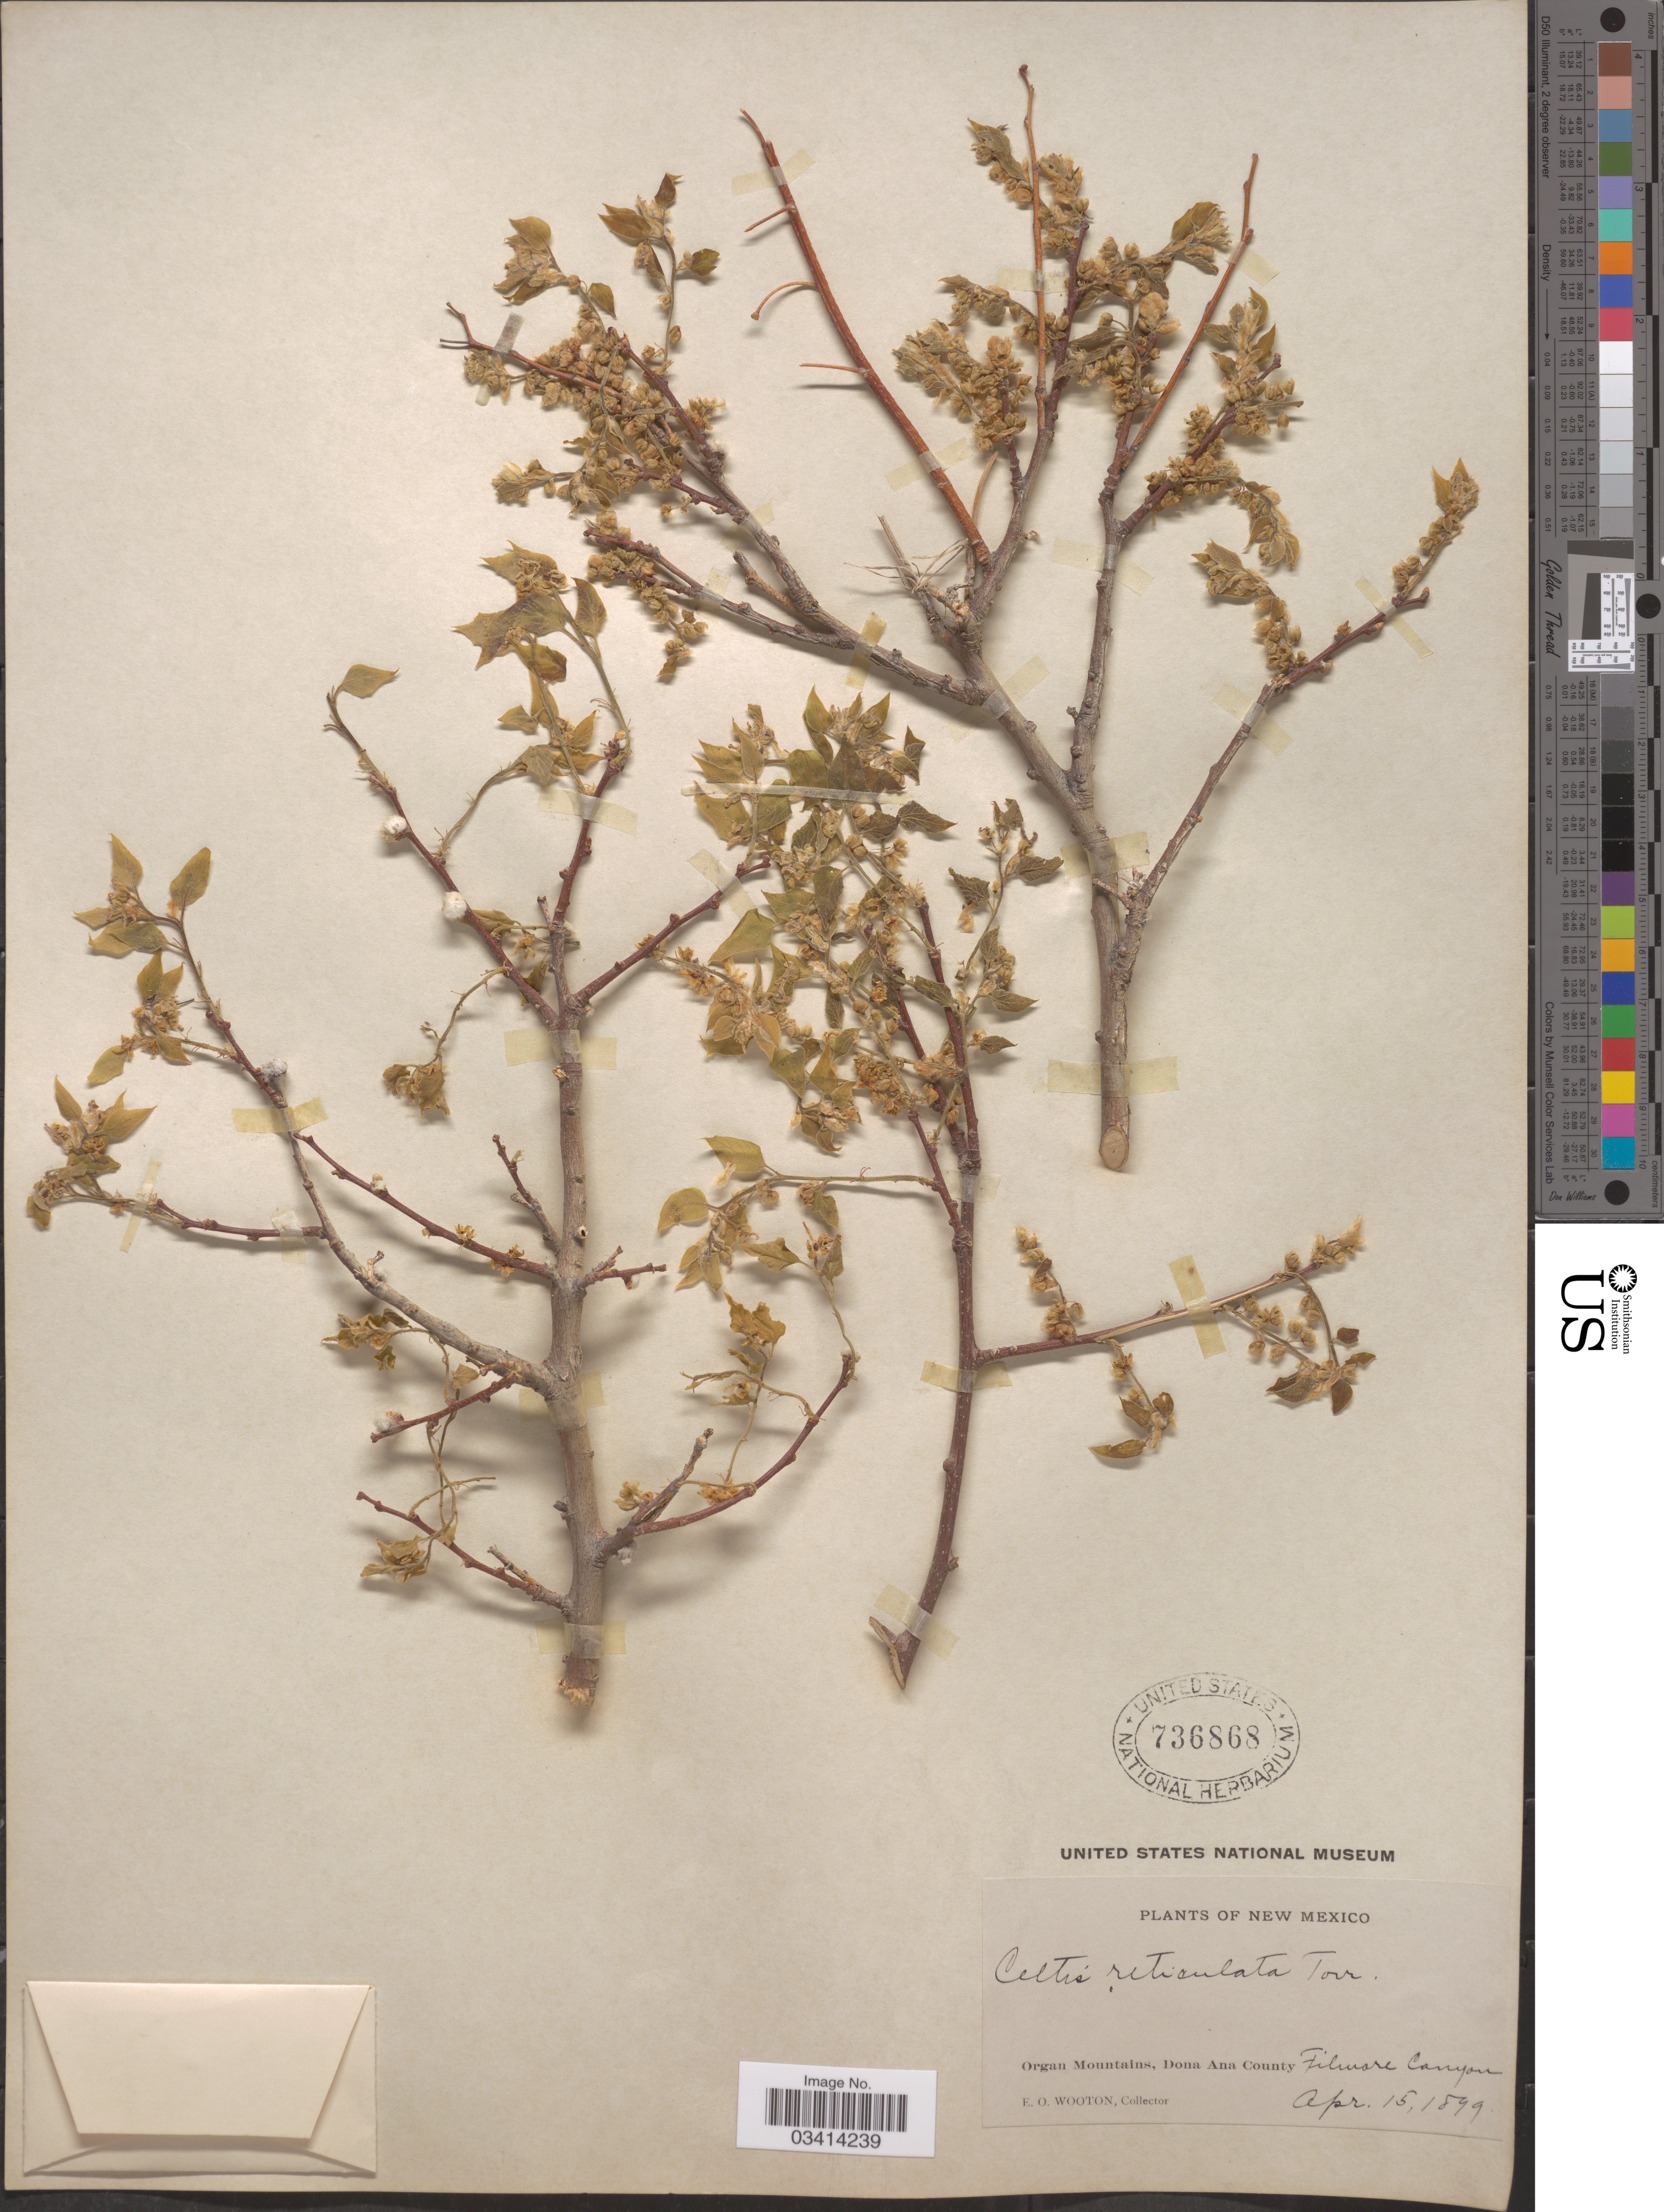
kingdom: Plantae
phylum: Tracheophyta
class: Magnoliopsida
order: Rosales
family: Cannabaceae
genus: Celtis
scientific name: Celtis reticulata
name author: Torr.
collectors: E. O. Wooton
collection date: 1899-04-15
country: United States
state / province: New Mexico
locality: Organ Mountains, Dona Ana County Filmore Canyon.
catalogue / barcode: US 736868